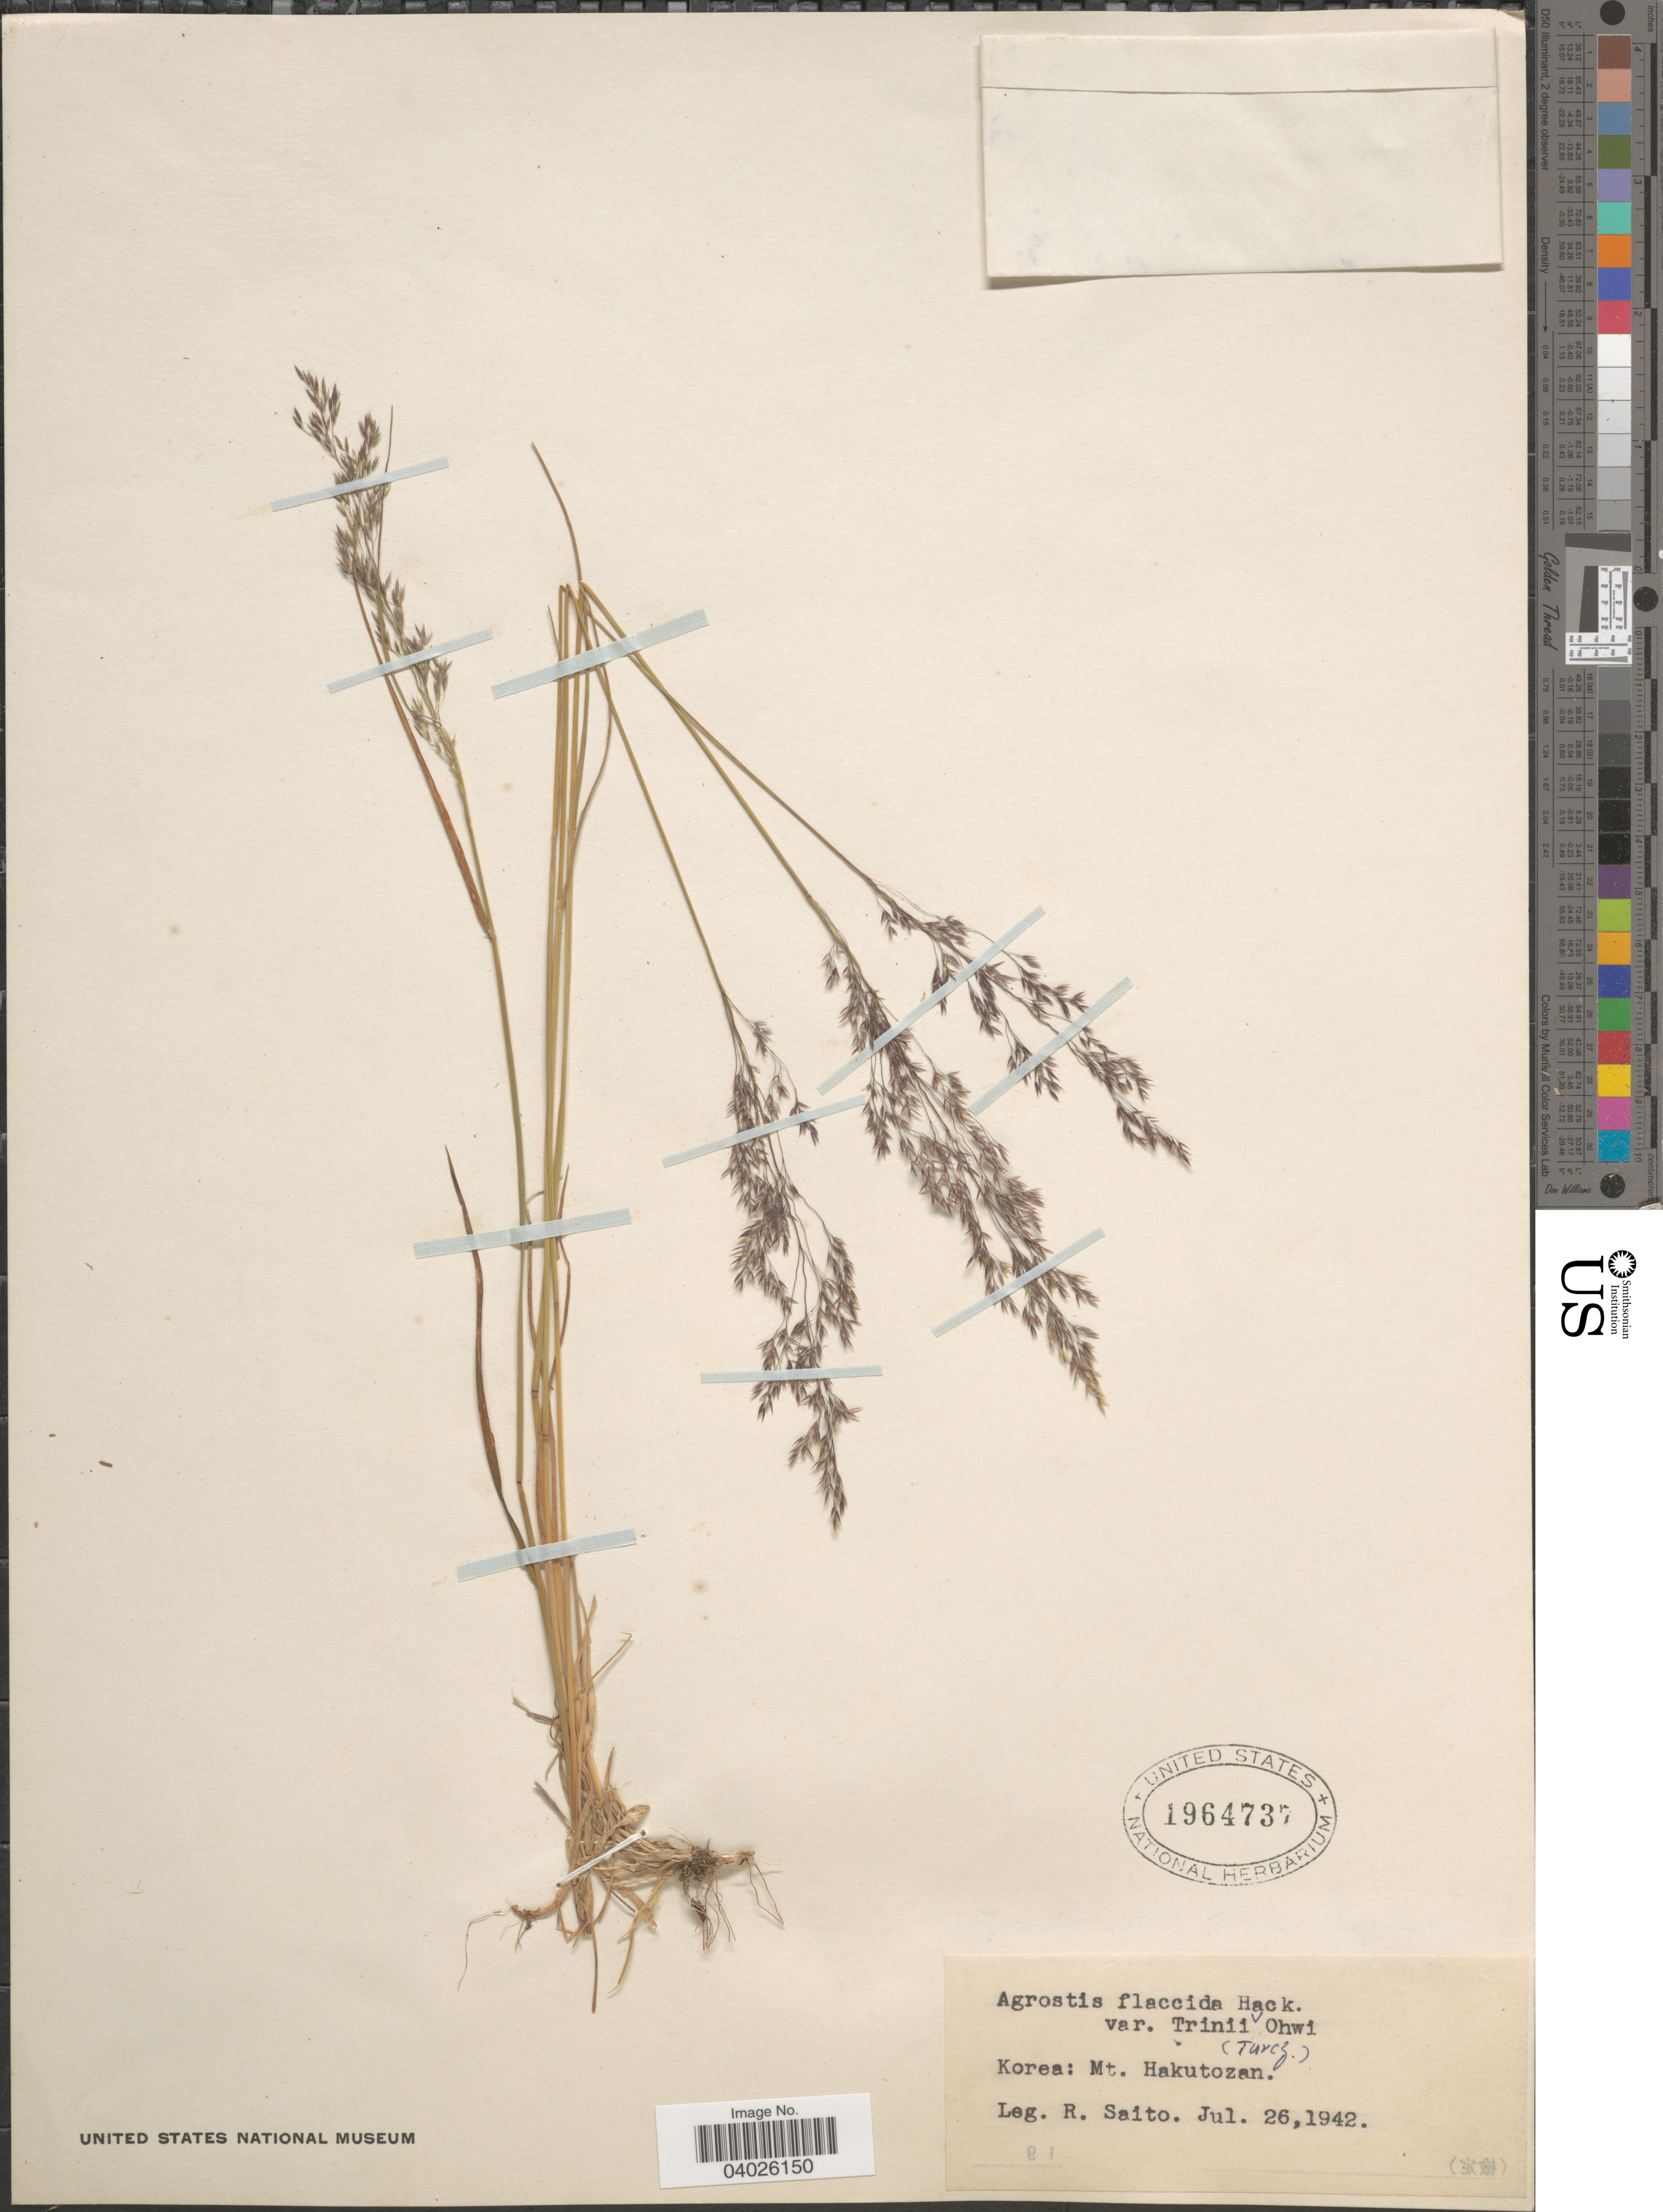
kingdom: Plantae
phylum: Tracheophyta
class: Liliopsida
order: Poales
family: Poaceae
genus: Agrostis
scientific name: Agrostis flaccida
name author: Hack.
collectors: R. Saito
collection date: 1942-07-26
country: North Korea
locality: Mt. Hakutozan.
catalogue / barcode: US 1964737